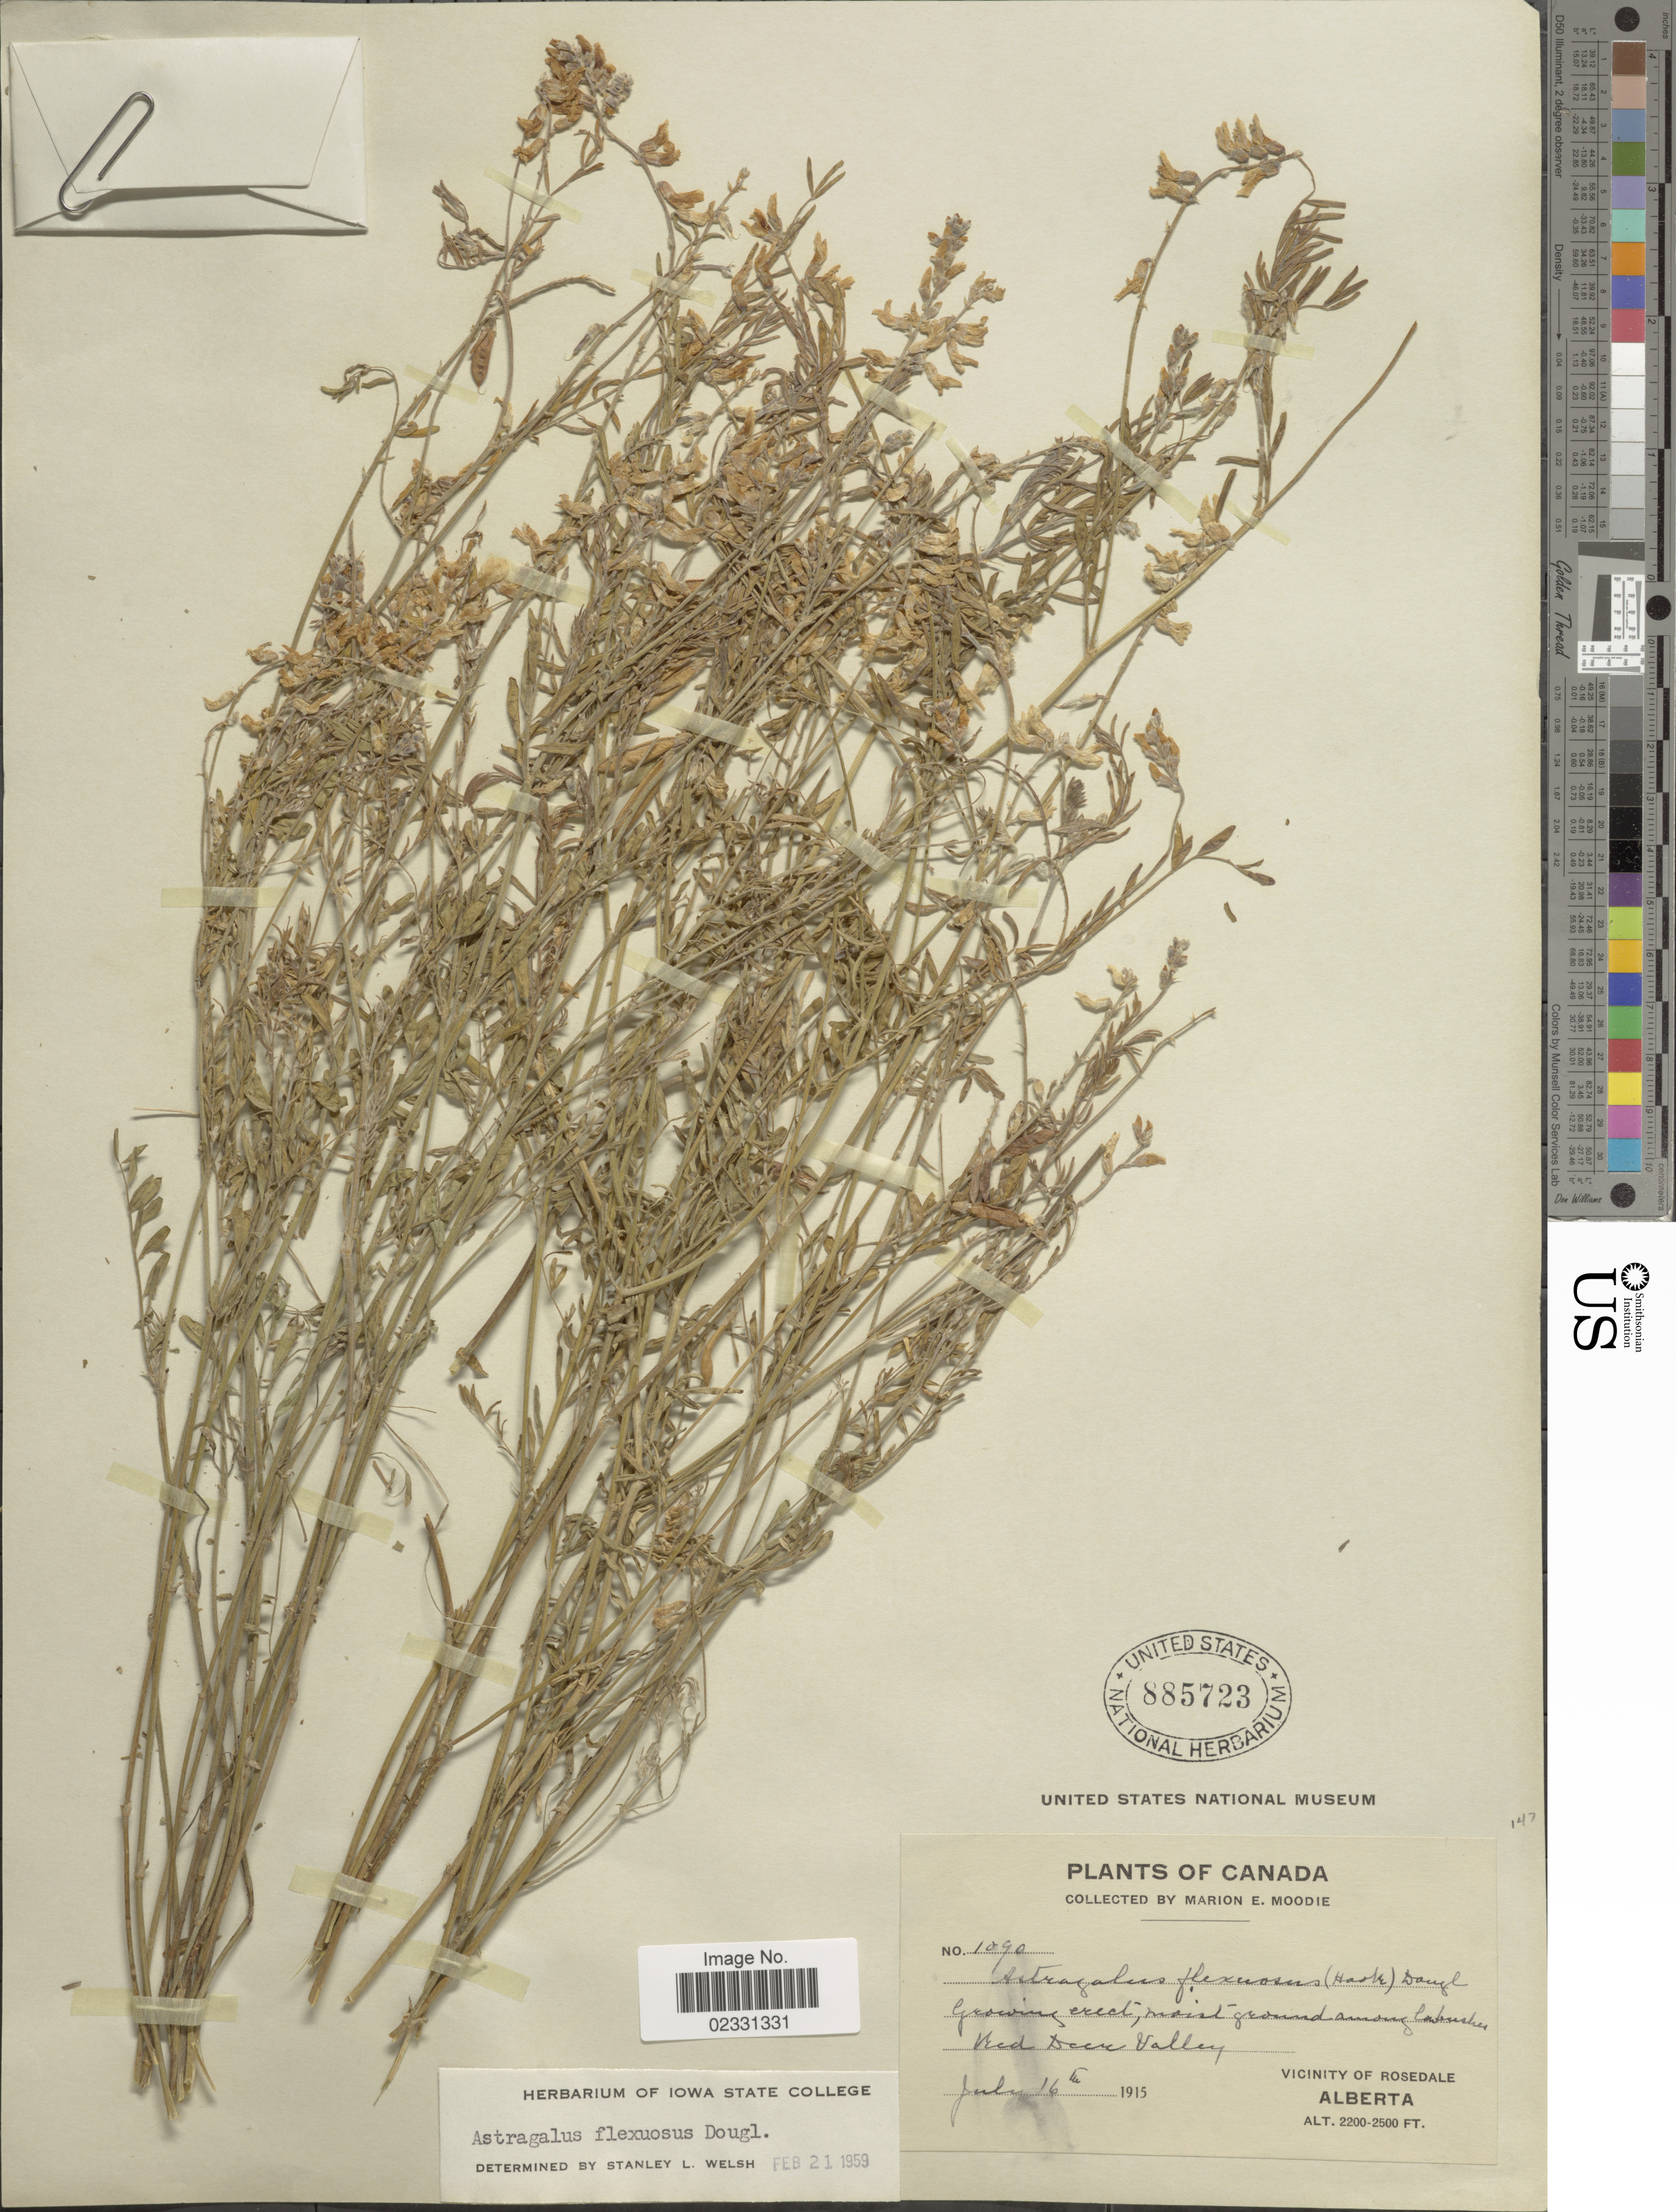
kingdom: Plantae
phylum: Tracheophyta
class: Magnoliopsida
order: Fabales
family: Fabaceae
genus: Astragalus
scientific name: Astragalus flexuosus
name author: (Hook.) Douglas ex G. Don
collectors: M. E. Moodie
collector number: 1090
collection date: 1915-07-16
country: Canada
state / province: Alberta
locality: Red Deer Valley, Vicinity of Rosedale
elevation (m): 671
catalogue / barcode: US 885723